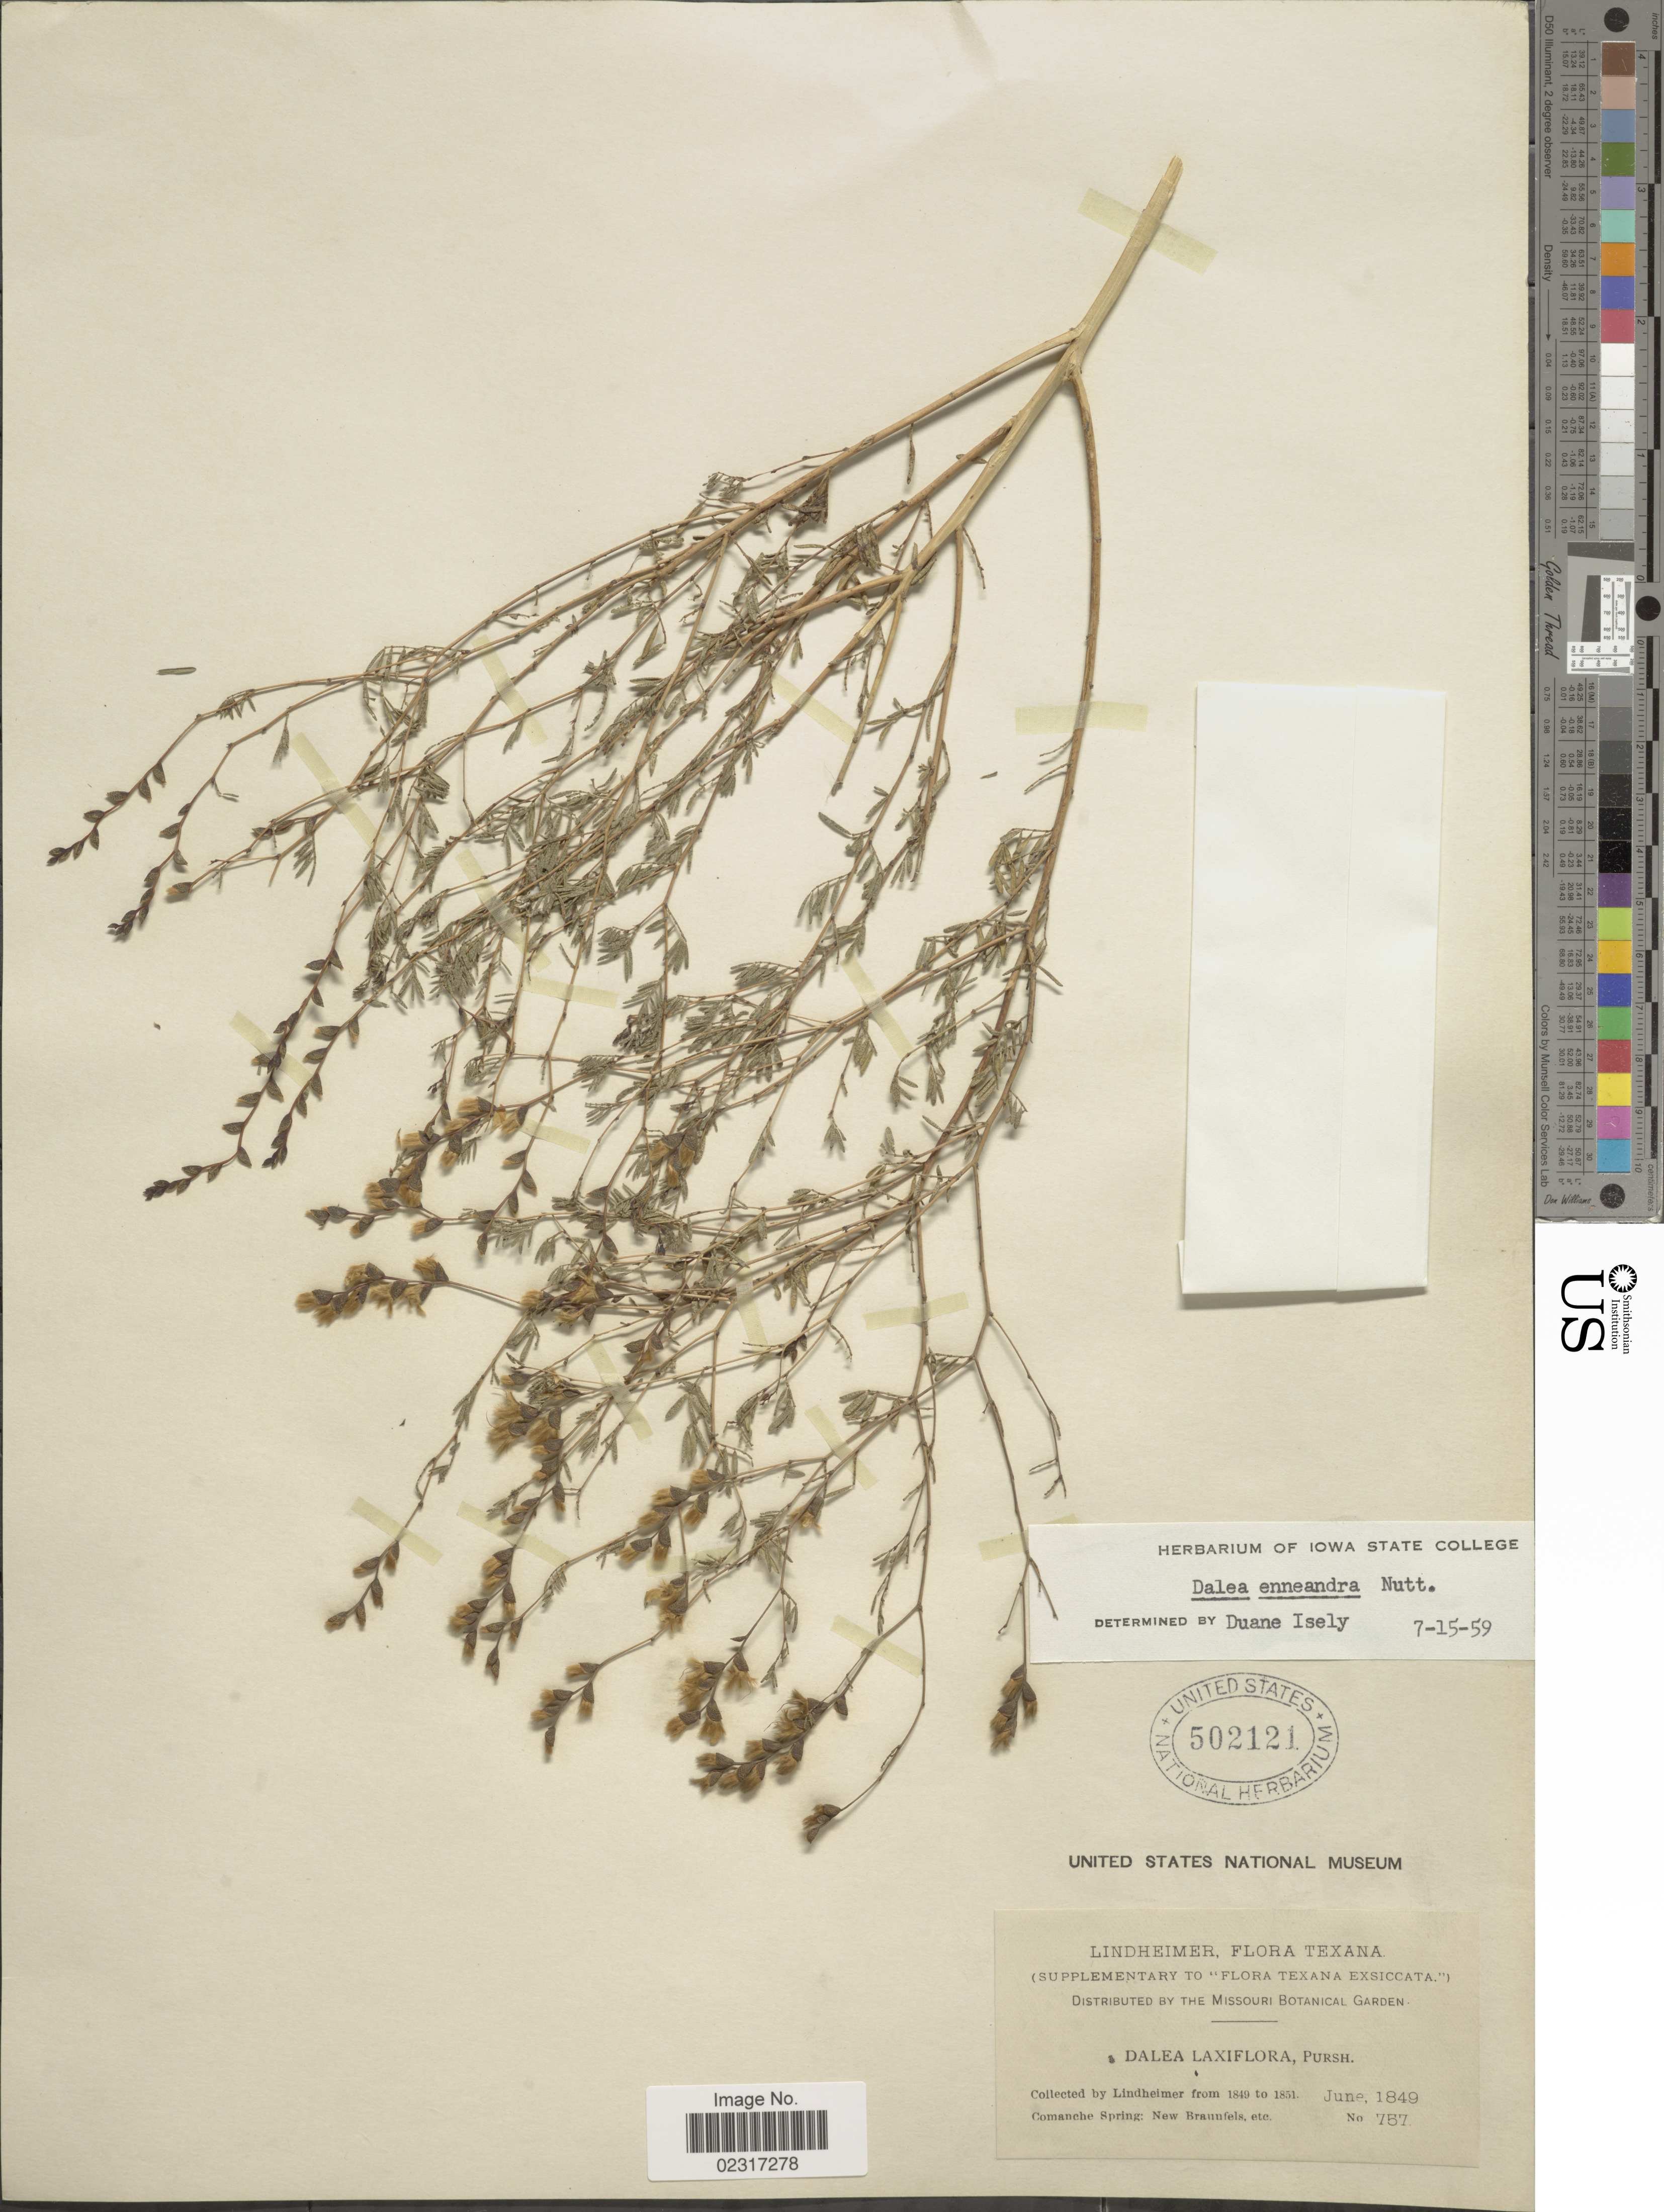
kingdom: Plantae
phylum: Tracheophyta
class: Magnoliopsida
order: Fabales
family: Fabaceae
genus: Dalea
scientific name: Dalea enneandra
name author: Nutt.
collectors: F. J. Lindheimer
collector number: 757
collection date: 1849-06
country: United States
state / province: Texas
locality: Comanche Spring: New Brannfels, etc.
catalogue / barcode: US 502121